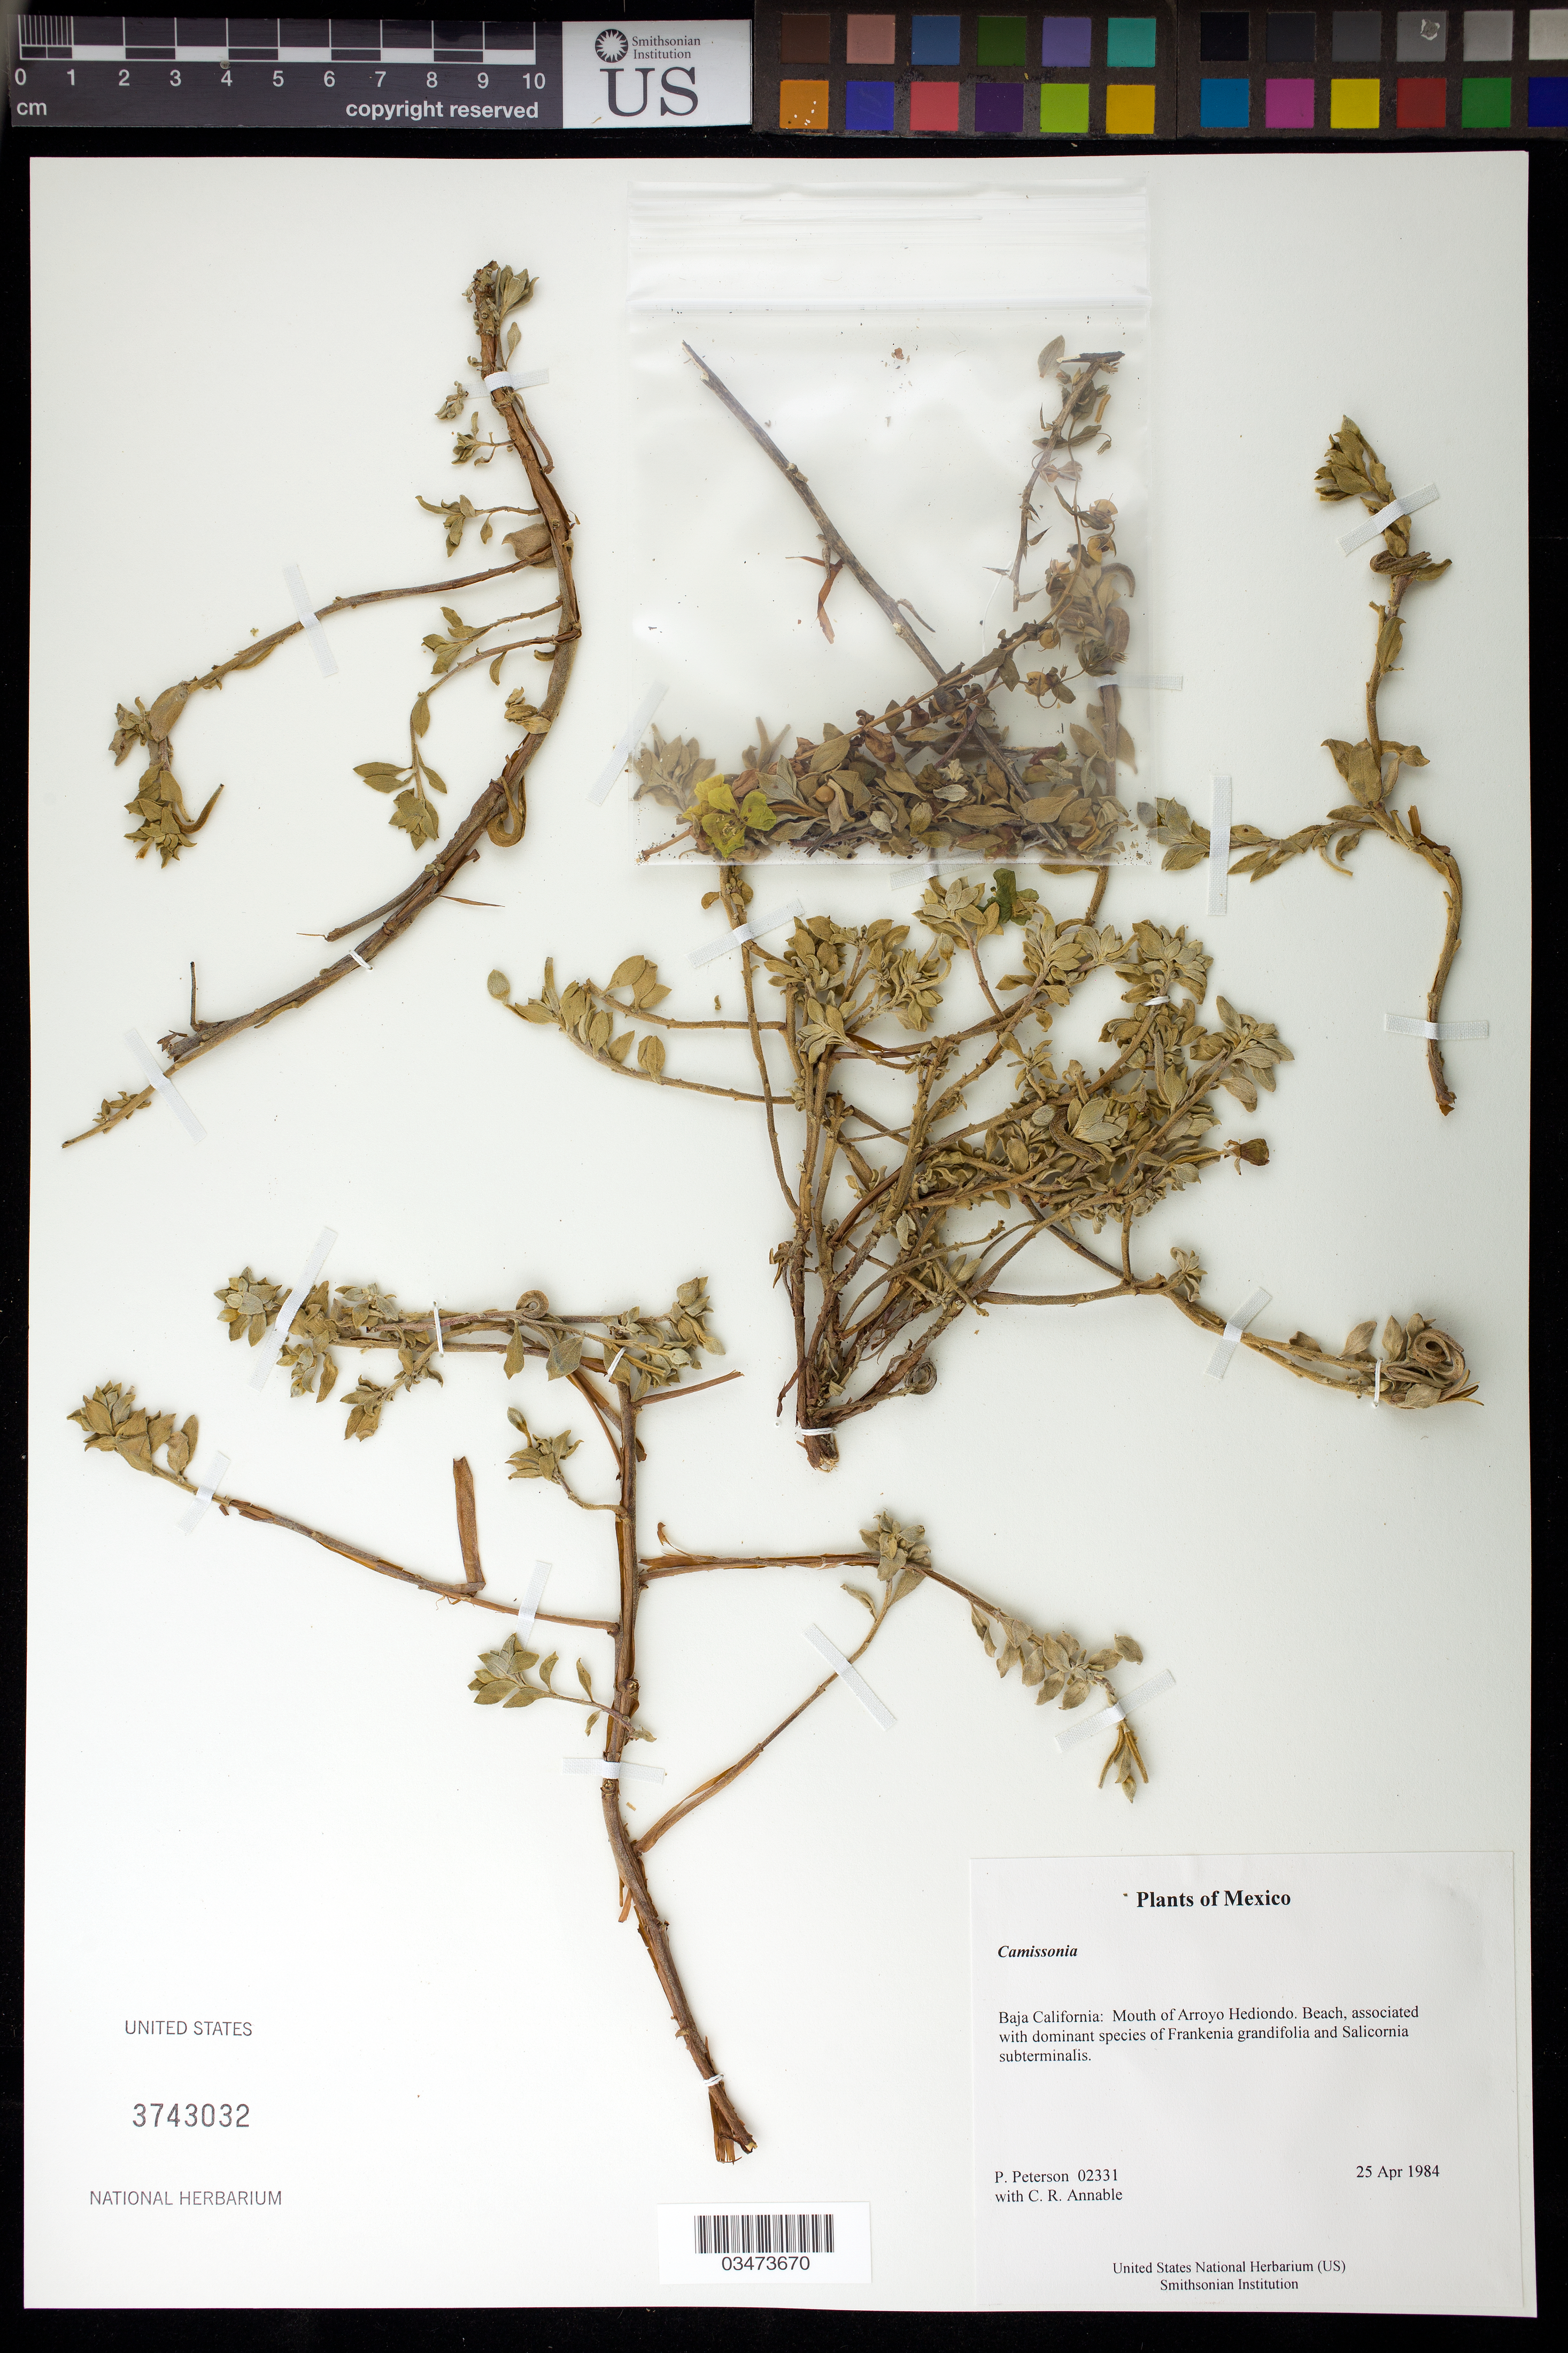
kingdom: Plantae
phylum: Tracheophyta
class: Magnoliopsida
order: Myrtales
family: Onagraceae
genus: Camissoniopsis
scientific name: Camissoniopsis cheiranthifolia subsp. suffruticosa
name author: (S. Watson) W.L. Wagner & Hoch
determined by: Wagner, W. L., (BOT), Smithsonian Institution - National Museum of Natural History (UNITED STATES)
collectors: P. M. Peterson & C. R. Annable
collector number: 02331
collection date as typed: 25 Apr 1984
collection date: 1984-04-25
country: Mexico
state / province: Baja California Norte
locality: Mouth of Arroyo Hediondo.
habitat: Beach, associated with dominant species of Frankenia grandifolia and Salicornia subterminalis.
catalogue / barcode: US 3743032